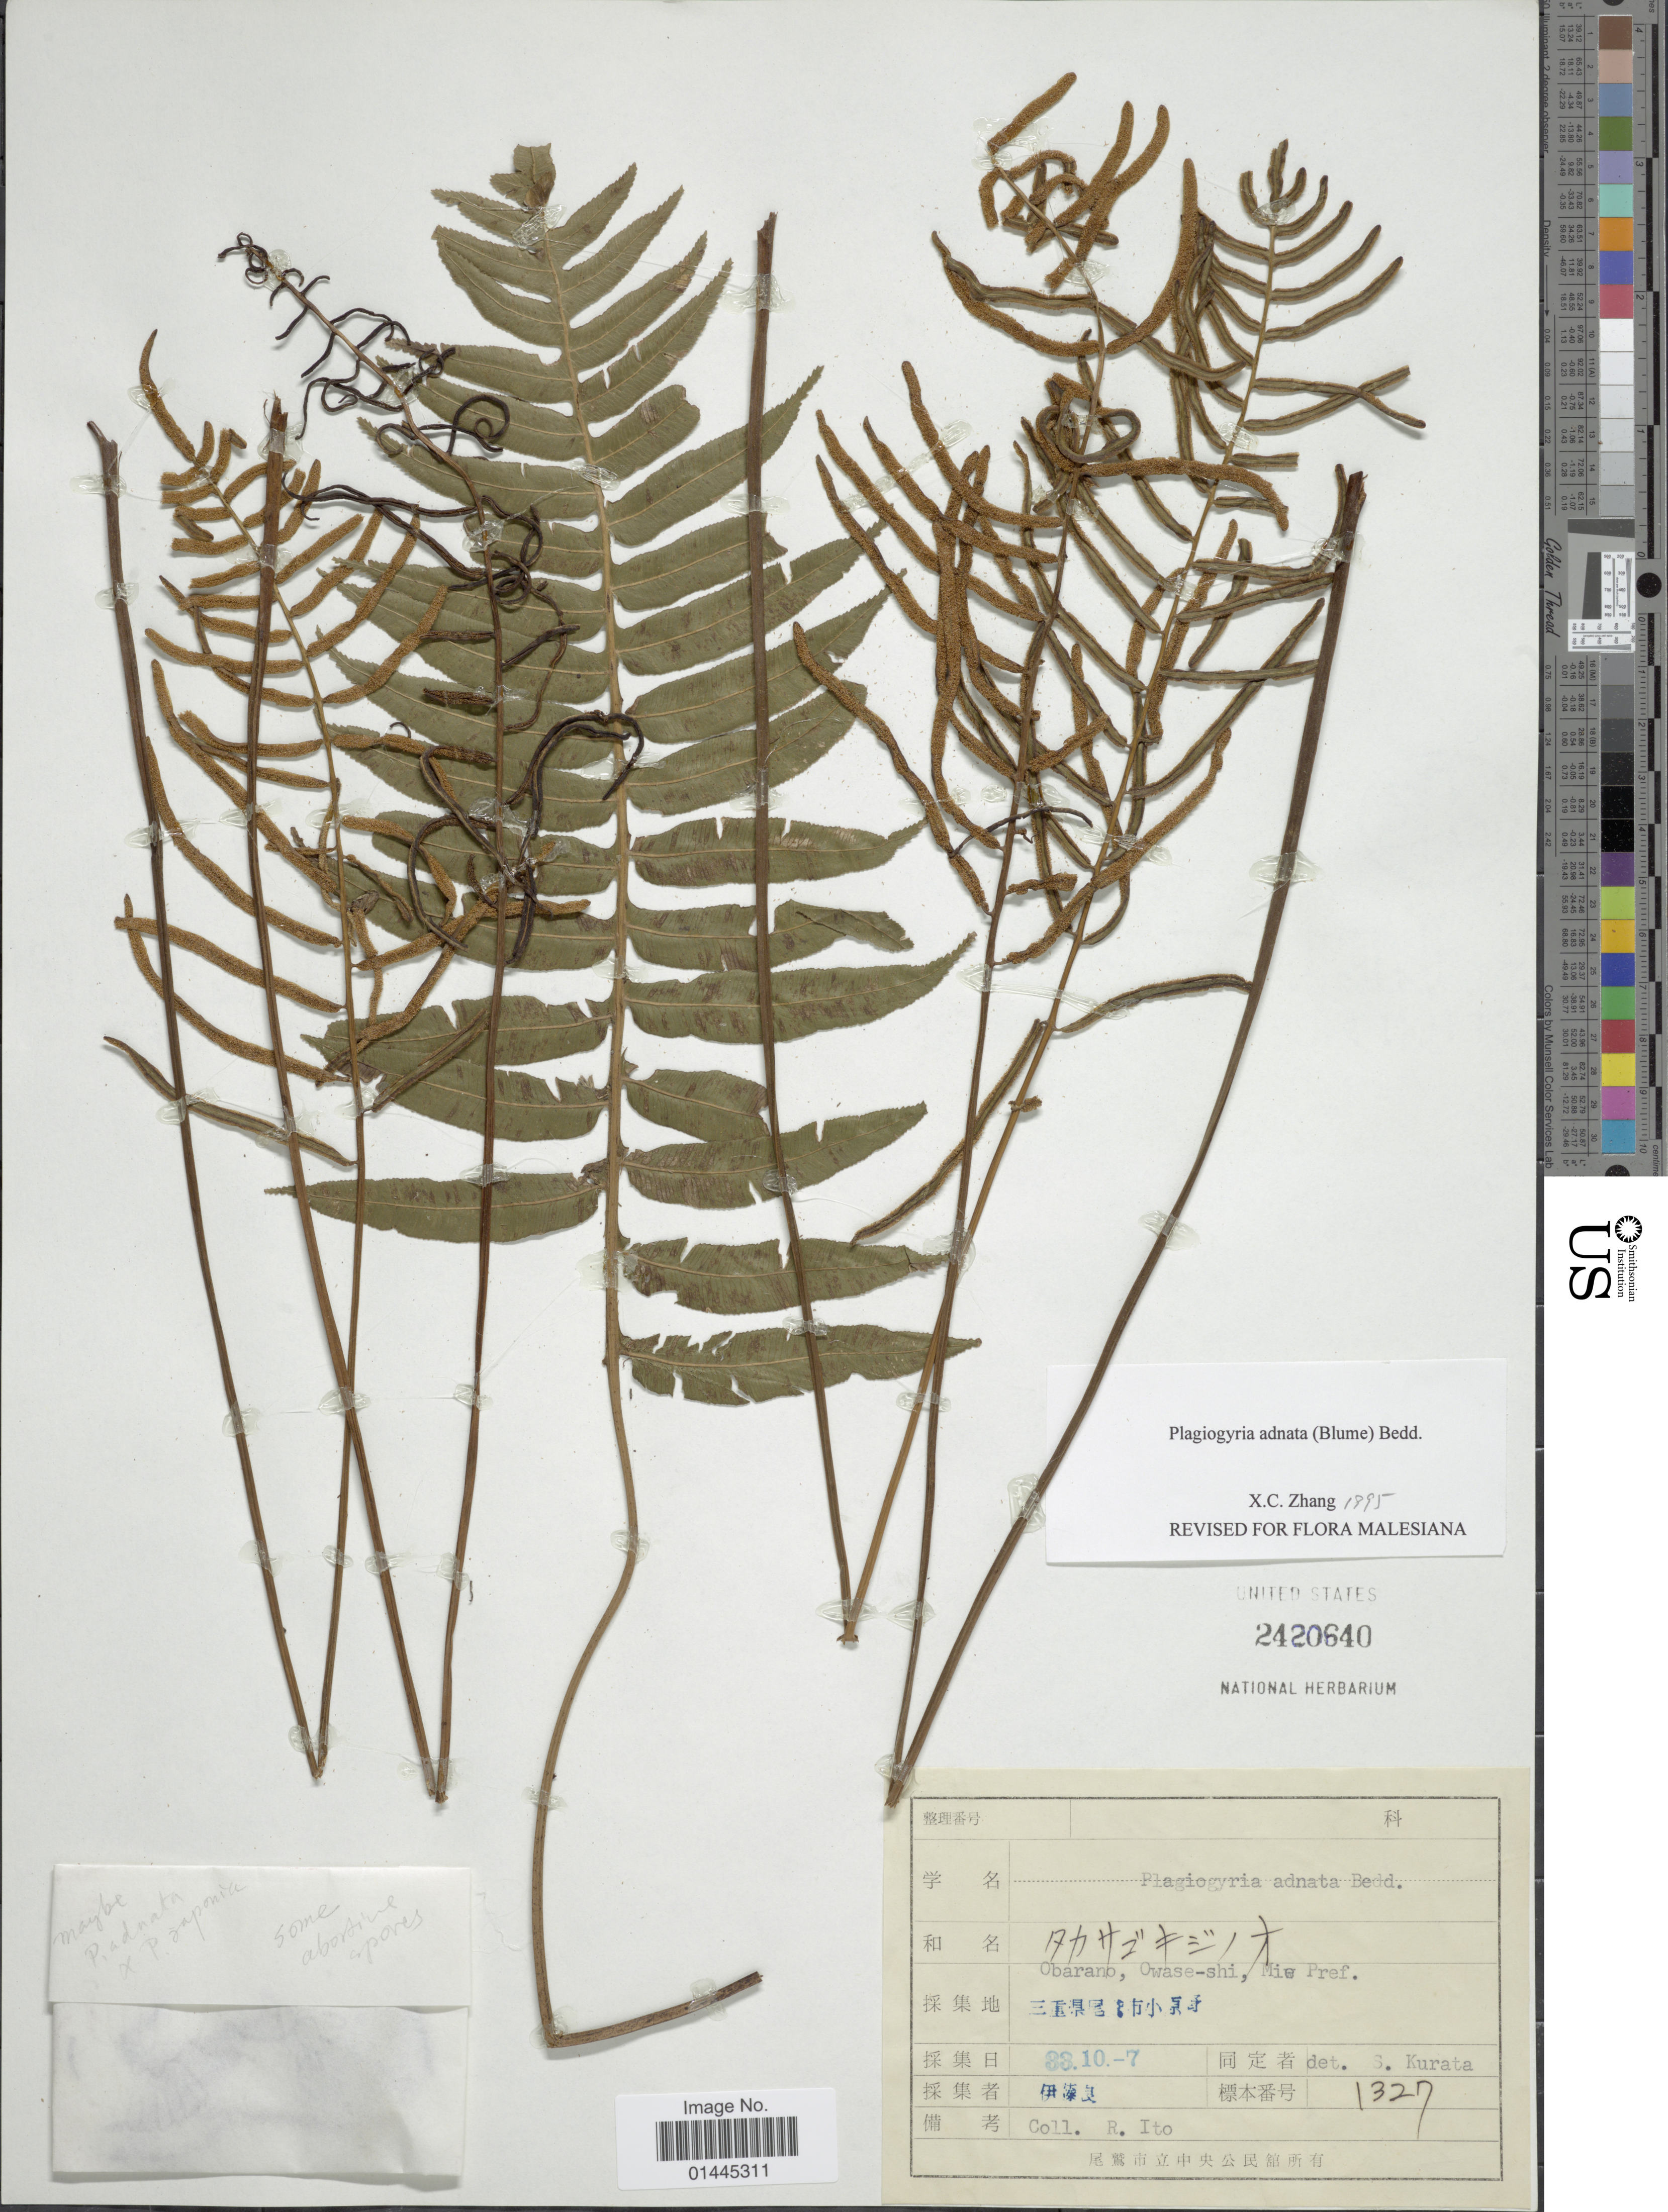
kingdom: Plantae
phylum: Tracheophyta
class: Polypodiopsida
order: Cyatheales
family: Plagiogyriaceae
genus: Plagiogyria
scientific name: Plagiogyria adnata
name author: (Blume) Bedd.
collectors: R. Ito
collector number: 1327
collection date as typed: Transcribed d/m/y: 7/10/88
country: Japan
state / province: Mie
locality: Obarano, Owase-shi, Mie Pref.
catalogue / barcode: US 2420640